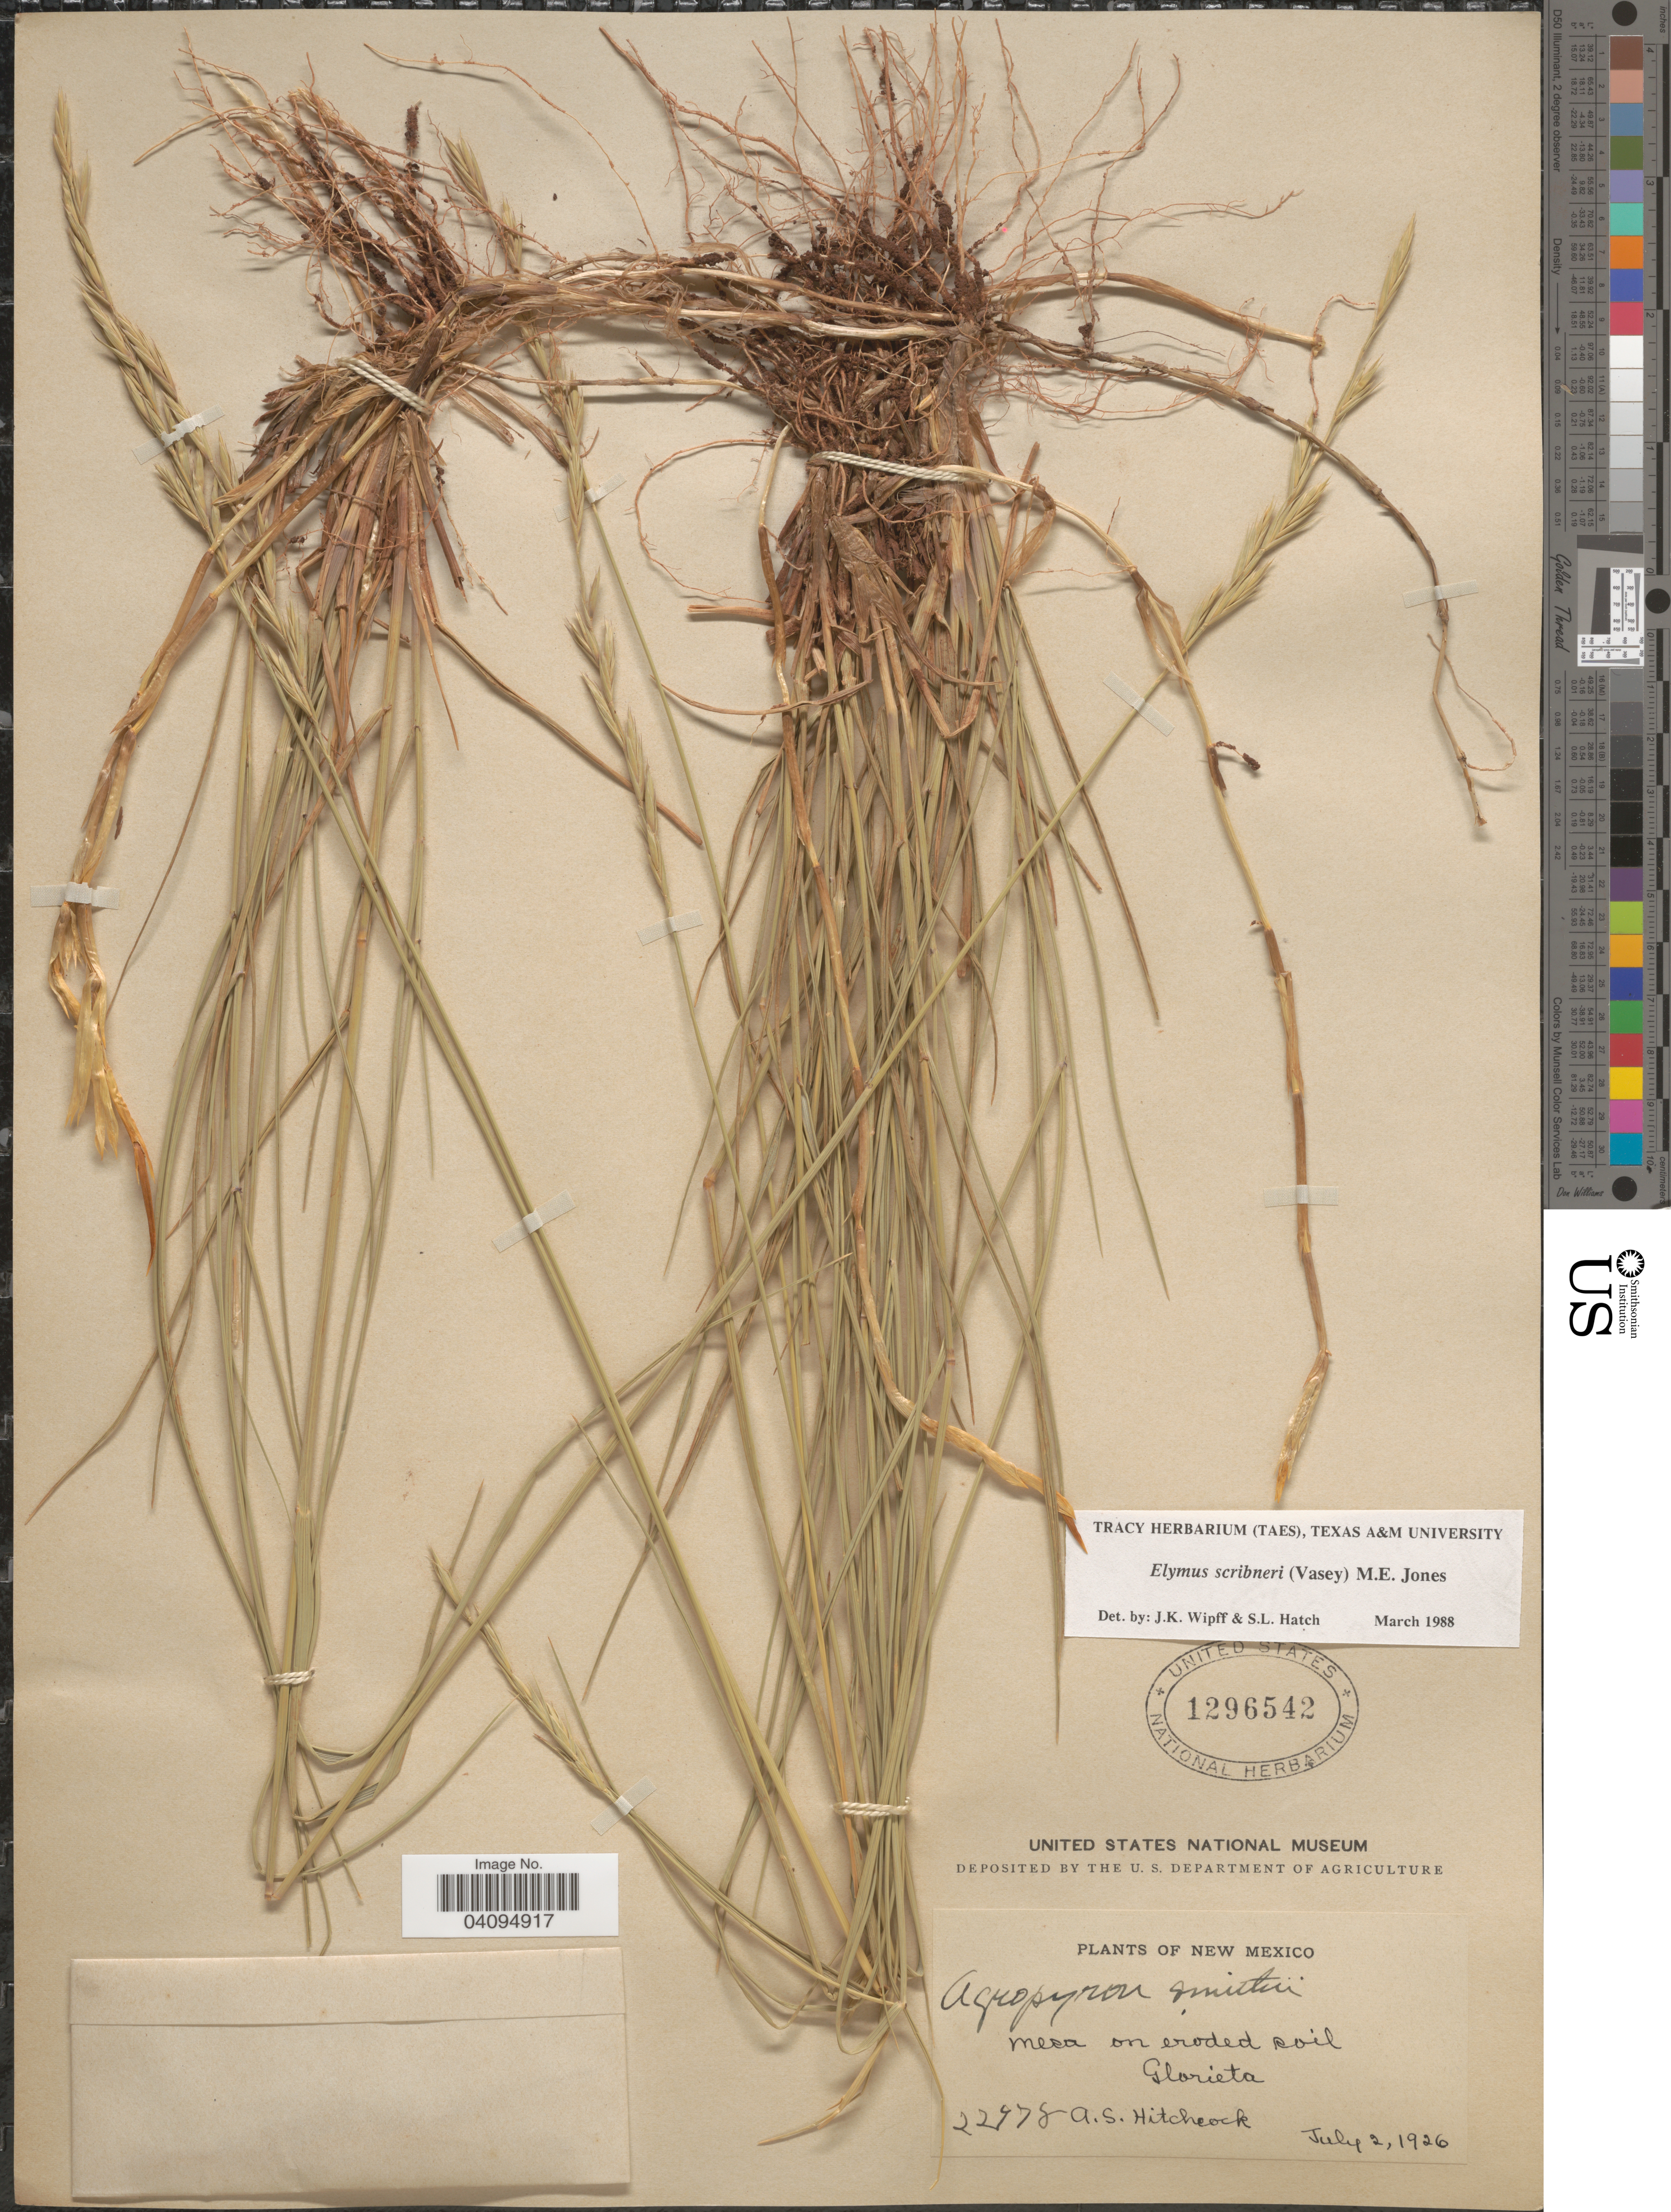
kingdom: Plantae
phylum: Tracheophyta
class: Liliopsida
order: Poales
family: Poaceae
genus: Elymus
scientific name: Elymus scribneri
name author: (Vasey) M.E. Jones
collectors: A. S. Hitchcock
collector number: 22778*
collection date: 1926-07-02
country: United States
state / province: New Mexico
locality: Glorieta.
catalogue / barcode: US 1296542